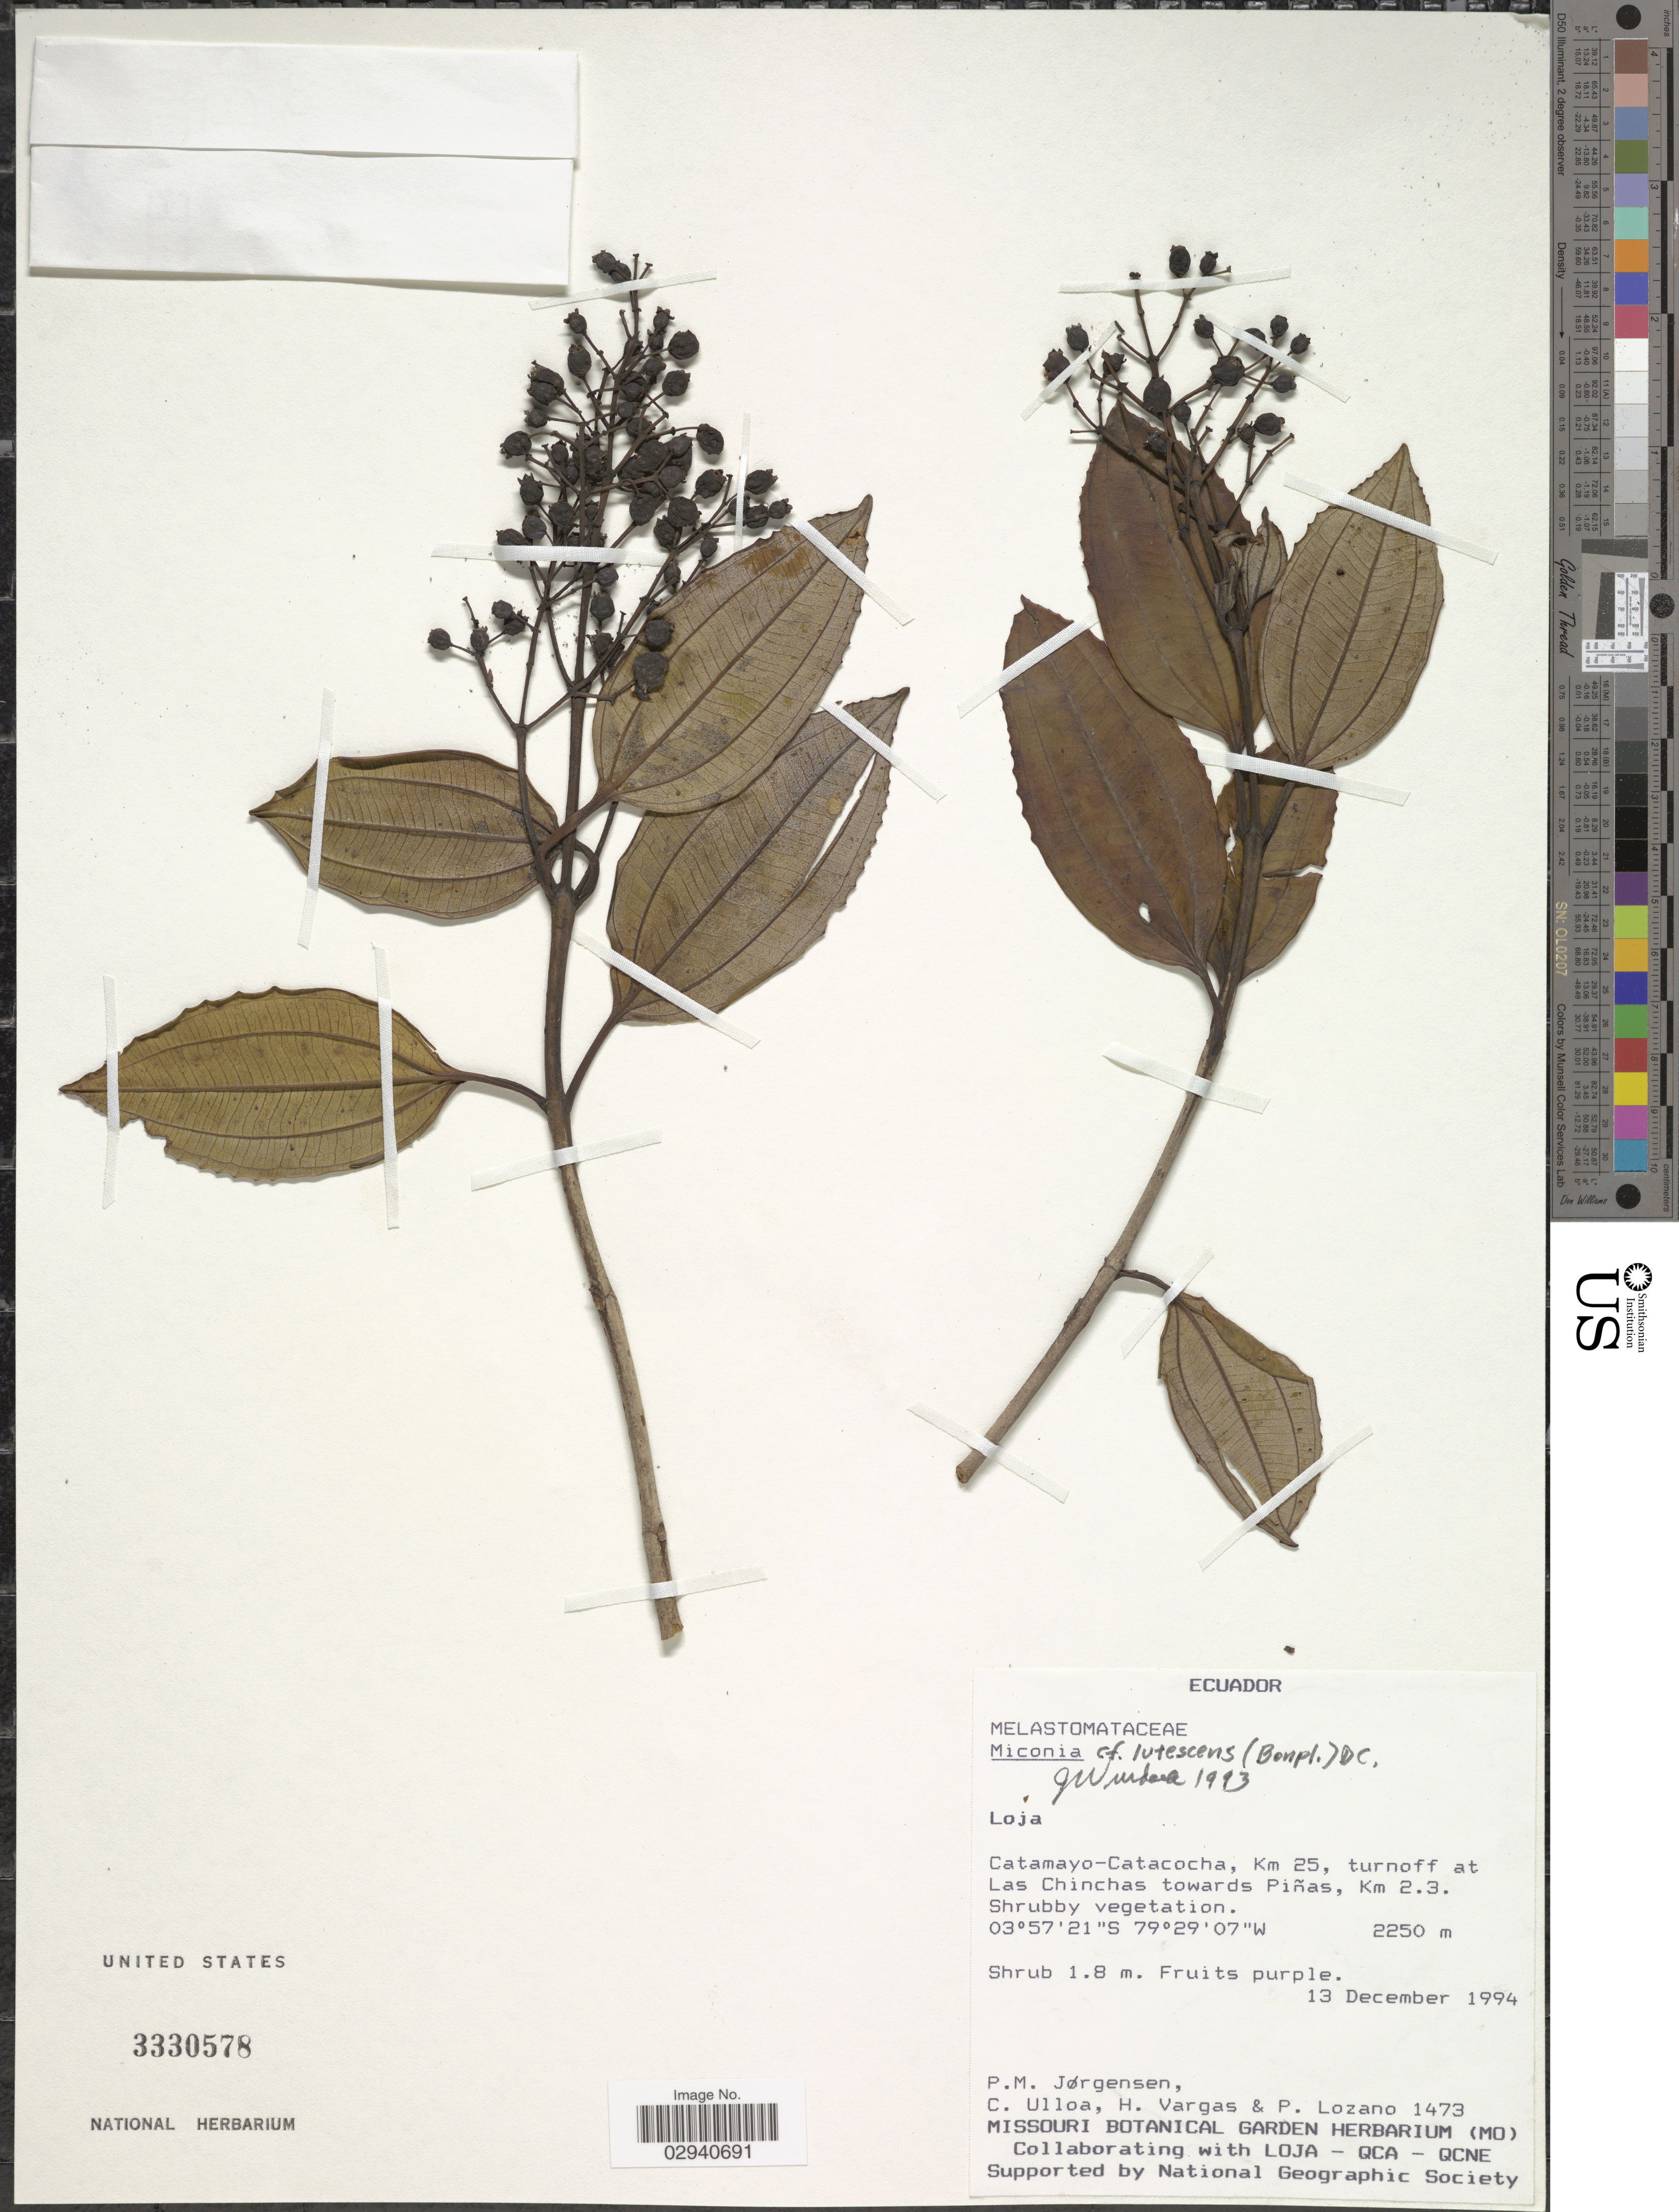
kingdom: Plantae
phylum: Tracheophyta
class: Magnoliopsida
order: Myrtales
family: Melastomataceae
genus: Miconia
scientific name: Miconia lutescens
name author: (Bonpl.) DC.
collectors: P. Jørgensen, C. Ulloa, H. Vargas & P. Lozano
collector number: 1473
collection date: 1994-12-13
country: Ecuador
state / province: Loja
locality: Catamayo-Catacocha, km 25, turnoff at Las Chinchas towards Piñas, Km 2.3.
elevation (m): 2250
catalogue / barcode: US 3330578